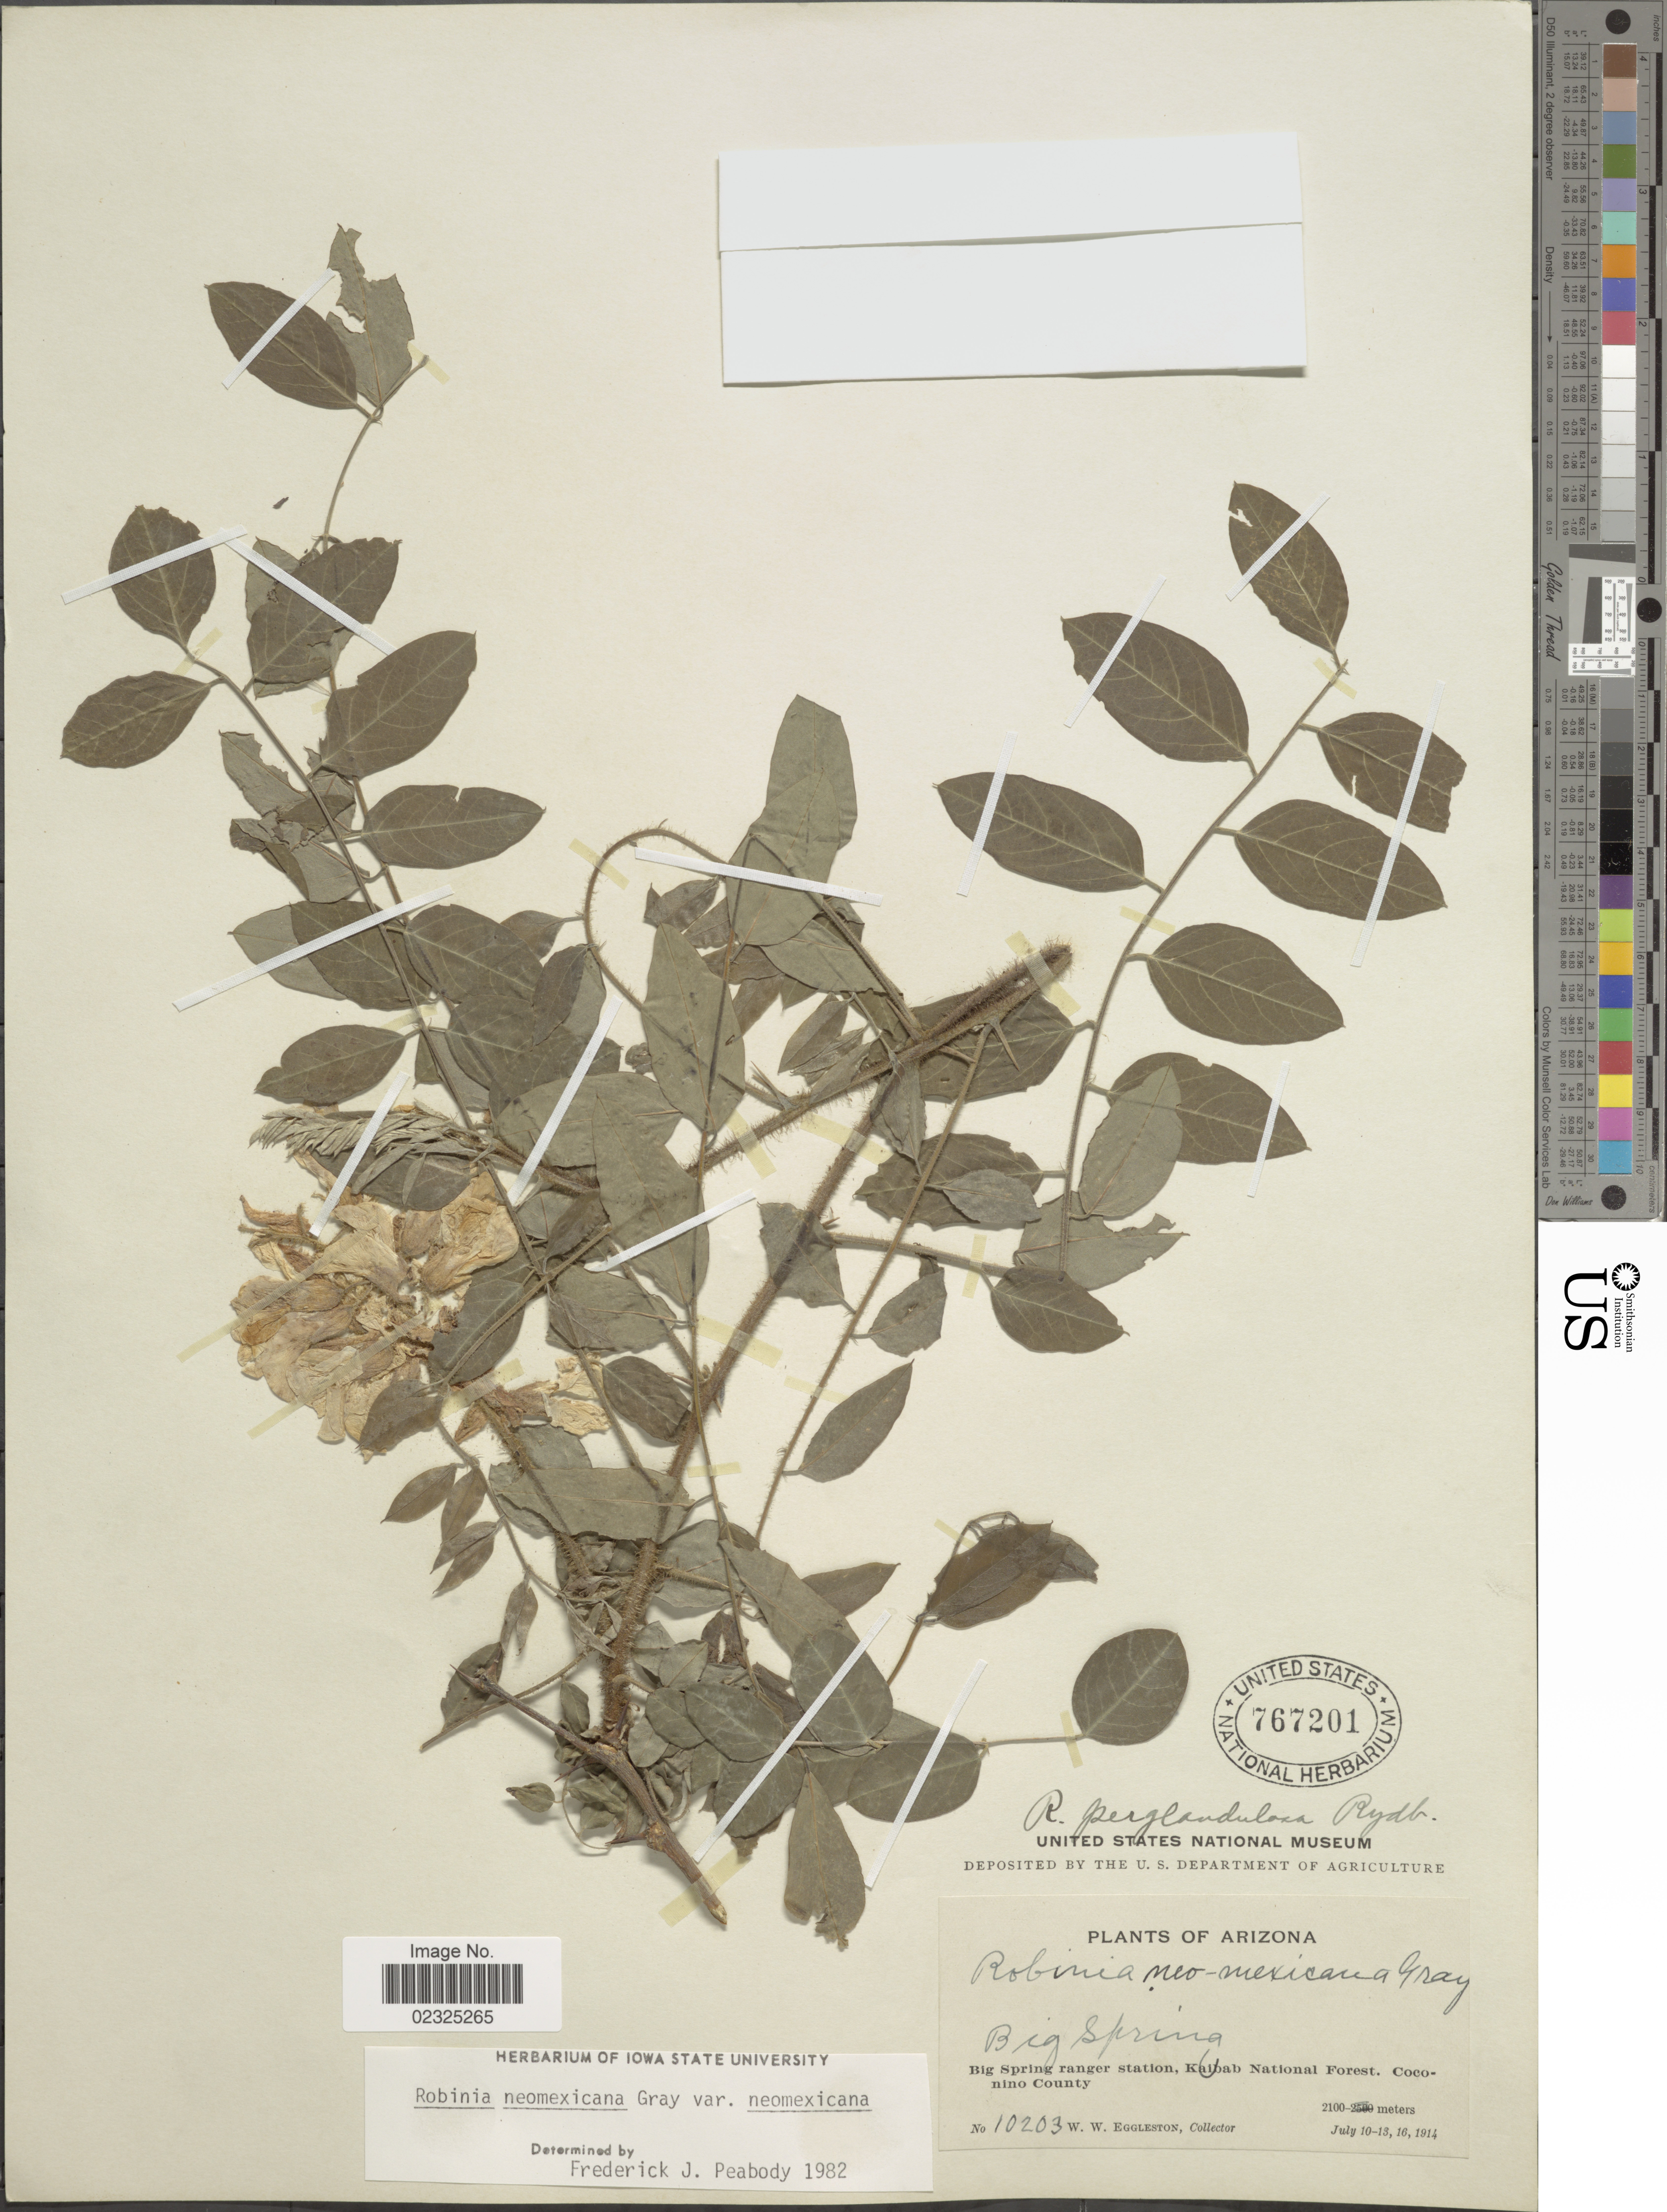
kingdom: Plantae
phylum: Tracheophyta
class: Magnoliopsida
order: Fabales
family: Fabaceae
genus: Robinia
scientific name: Robinia luxurians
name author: (Dieck) Rydb.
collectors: W. W. Eggleston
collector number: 10203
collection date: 1914-07-10/1914-07-16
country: United States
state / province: Arizona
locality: Big Spring, Big Spring ranger station, Kaibab National Forest, Coconino County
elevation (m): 2100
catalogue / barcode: US 767201